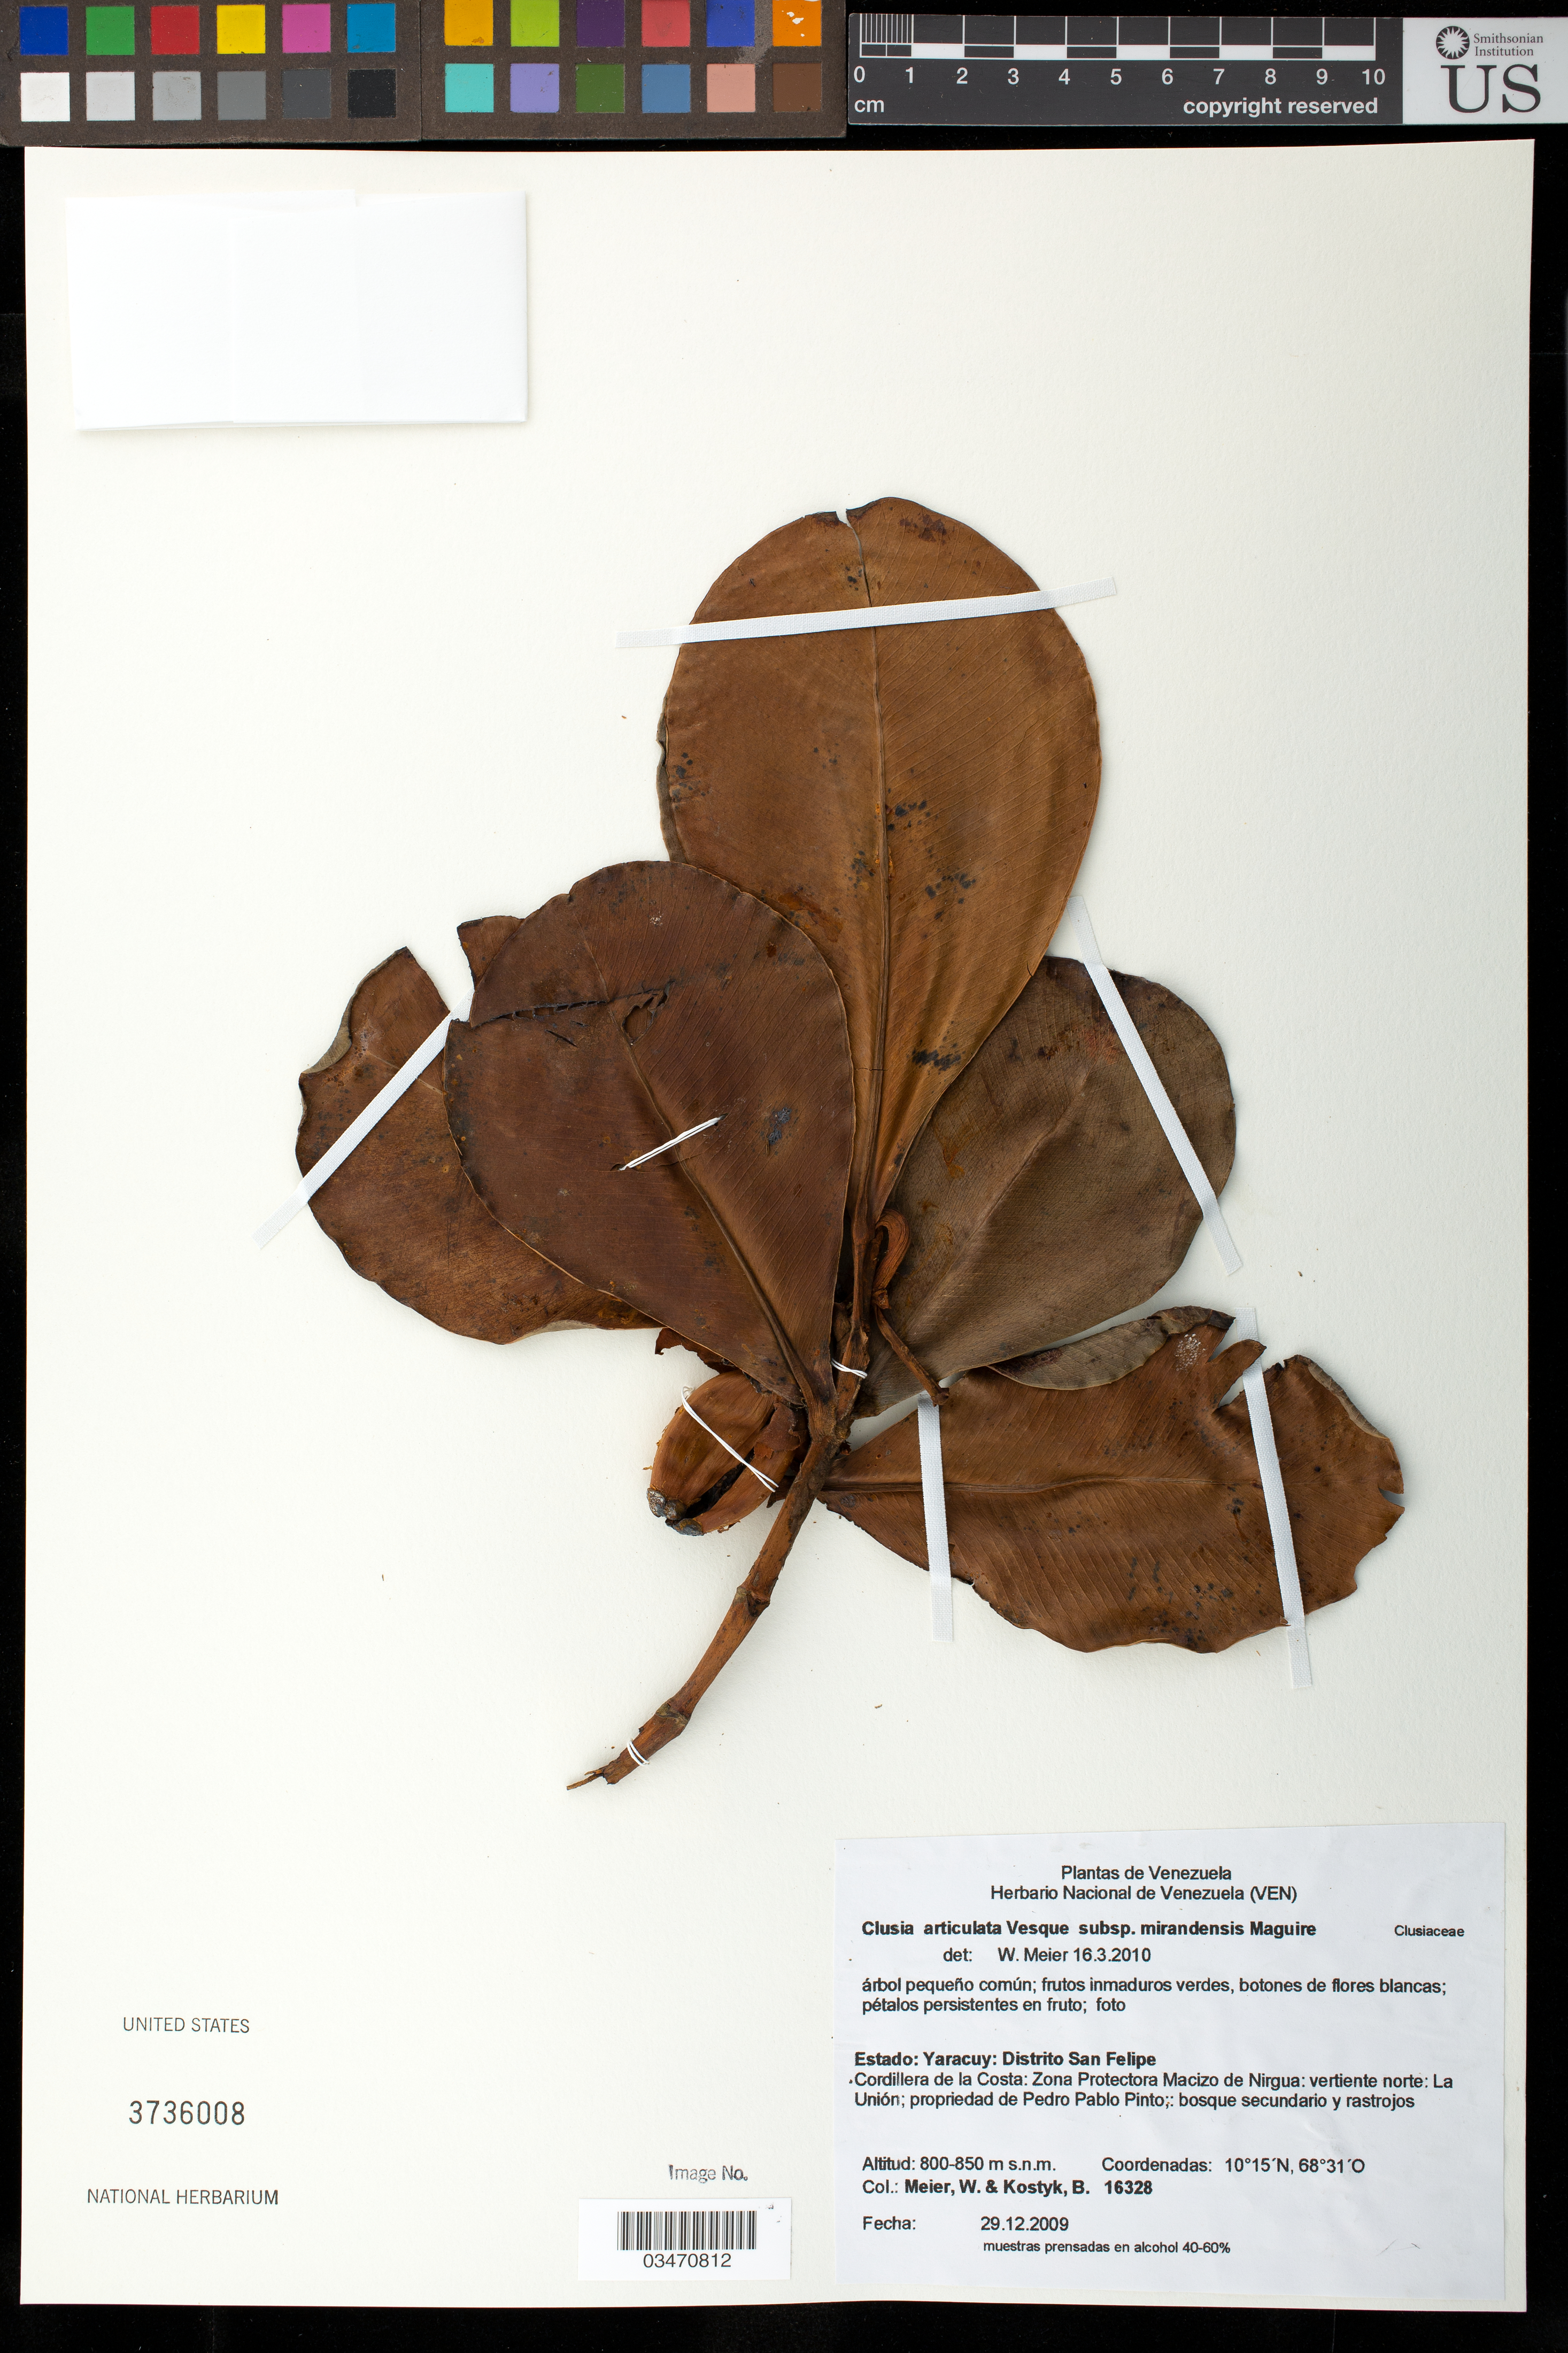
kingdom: Plantae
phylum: Tracheophyta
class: Magnoliopsida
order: Malpighiales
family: Clusiaceae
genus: Clusia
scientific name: Clusia articulata subsp. mirandensis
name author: Maguire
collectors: W. Meier & B. Kostyk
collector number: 16328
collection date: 2009-12-29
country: Venezuela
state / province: Yaracuy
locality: Distrito San Felipe, Cordillera de la Costa: Zona Protectora Macizo de Nirgua: vertiente norte: La Unión; propriedad de Pedro Pablo Pinto.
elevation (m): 800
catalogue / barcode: US 3736008